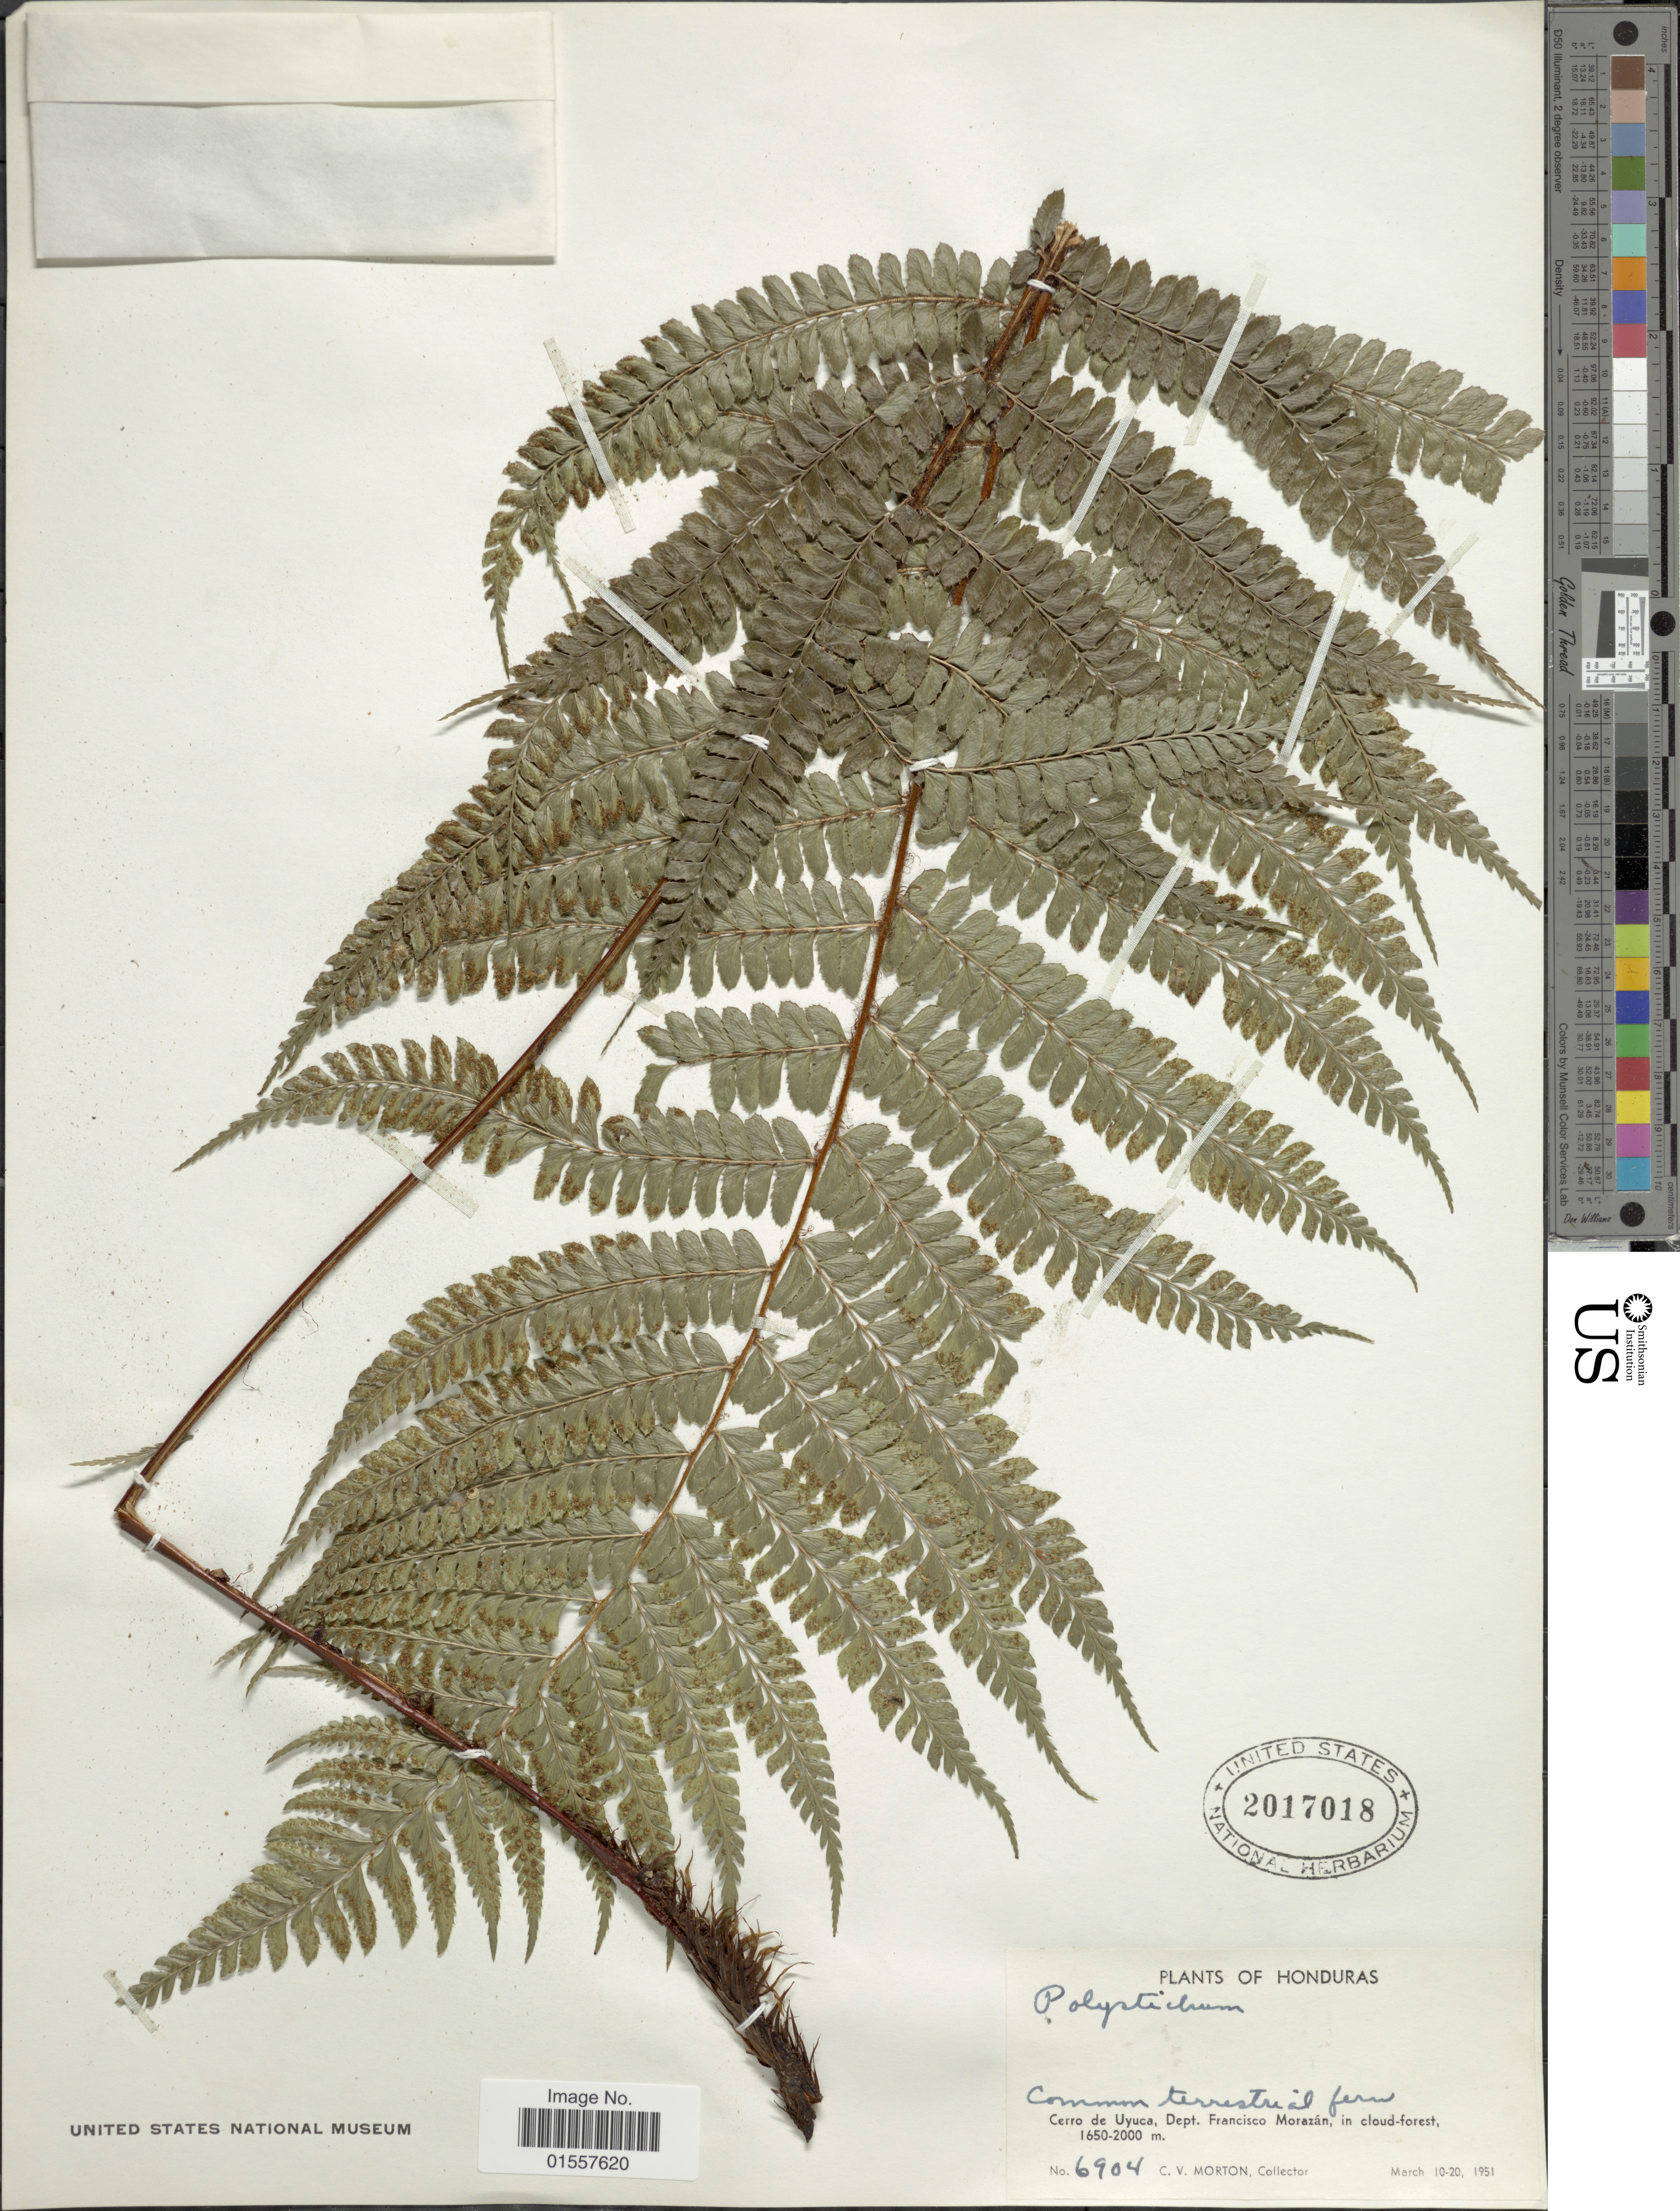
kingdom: Plantae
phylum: Tracheophyta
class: Polypodiopsida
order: Polypodiales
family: Dryopteridaceae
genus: Polystichum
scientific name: Polystichum distans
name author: E. Fourn.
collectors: C. V. Morton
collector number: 6904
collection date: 1951-03-10/1951-03-20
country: Honduras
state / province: Fco. Morazán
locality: Cerro de Uyuca, Dept. Francisco Morazan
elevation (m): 1650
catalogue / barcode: US 2017018